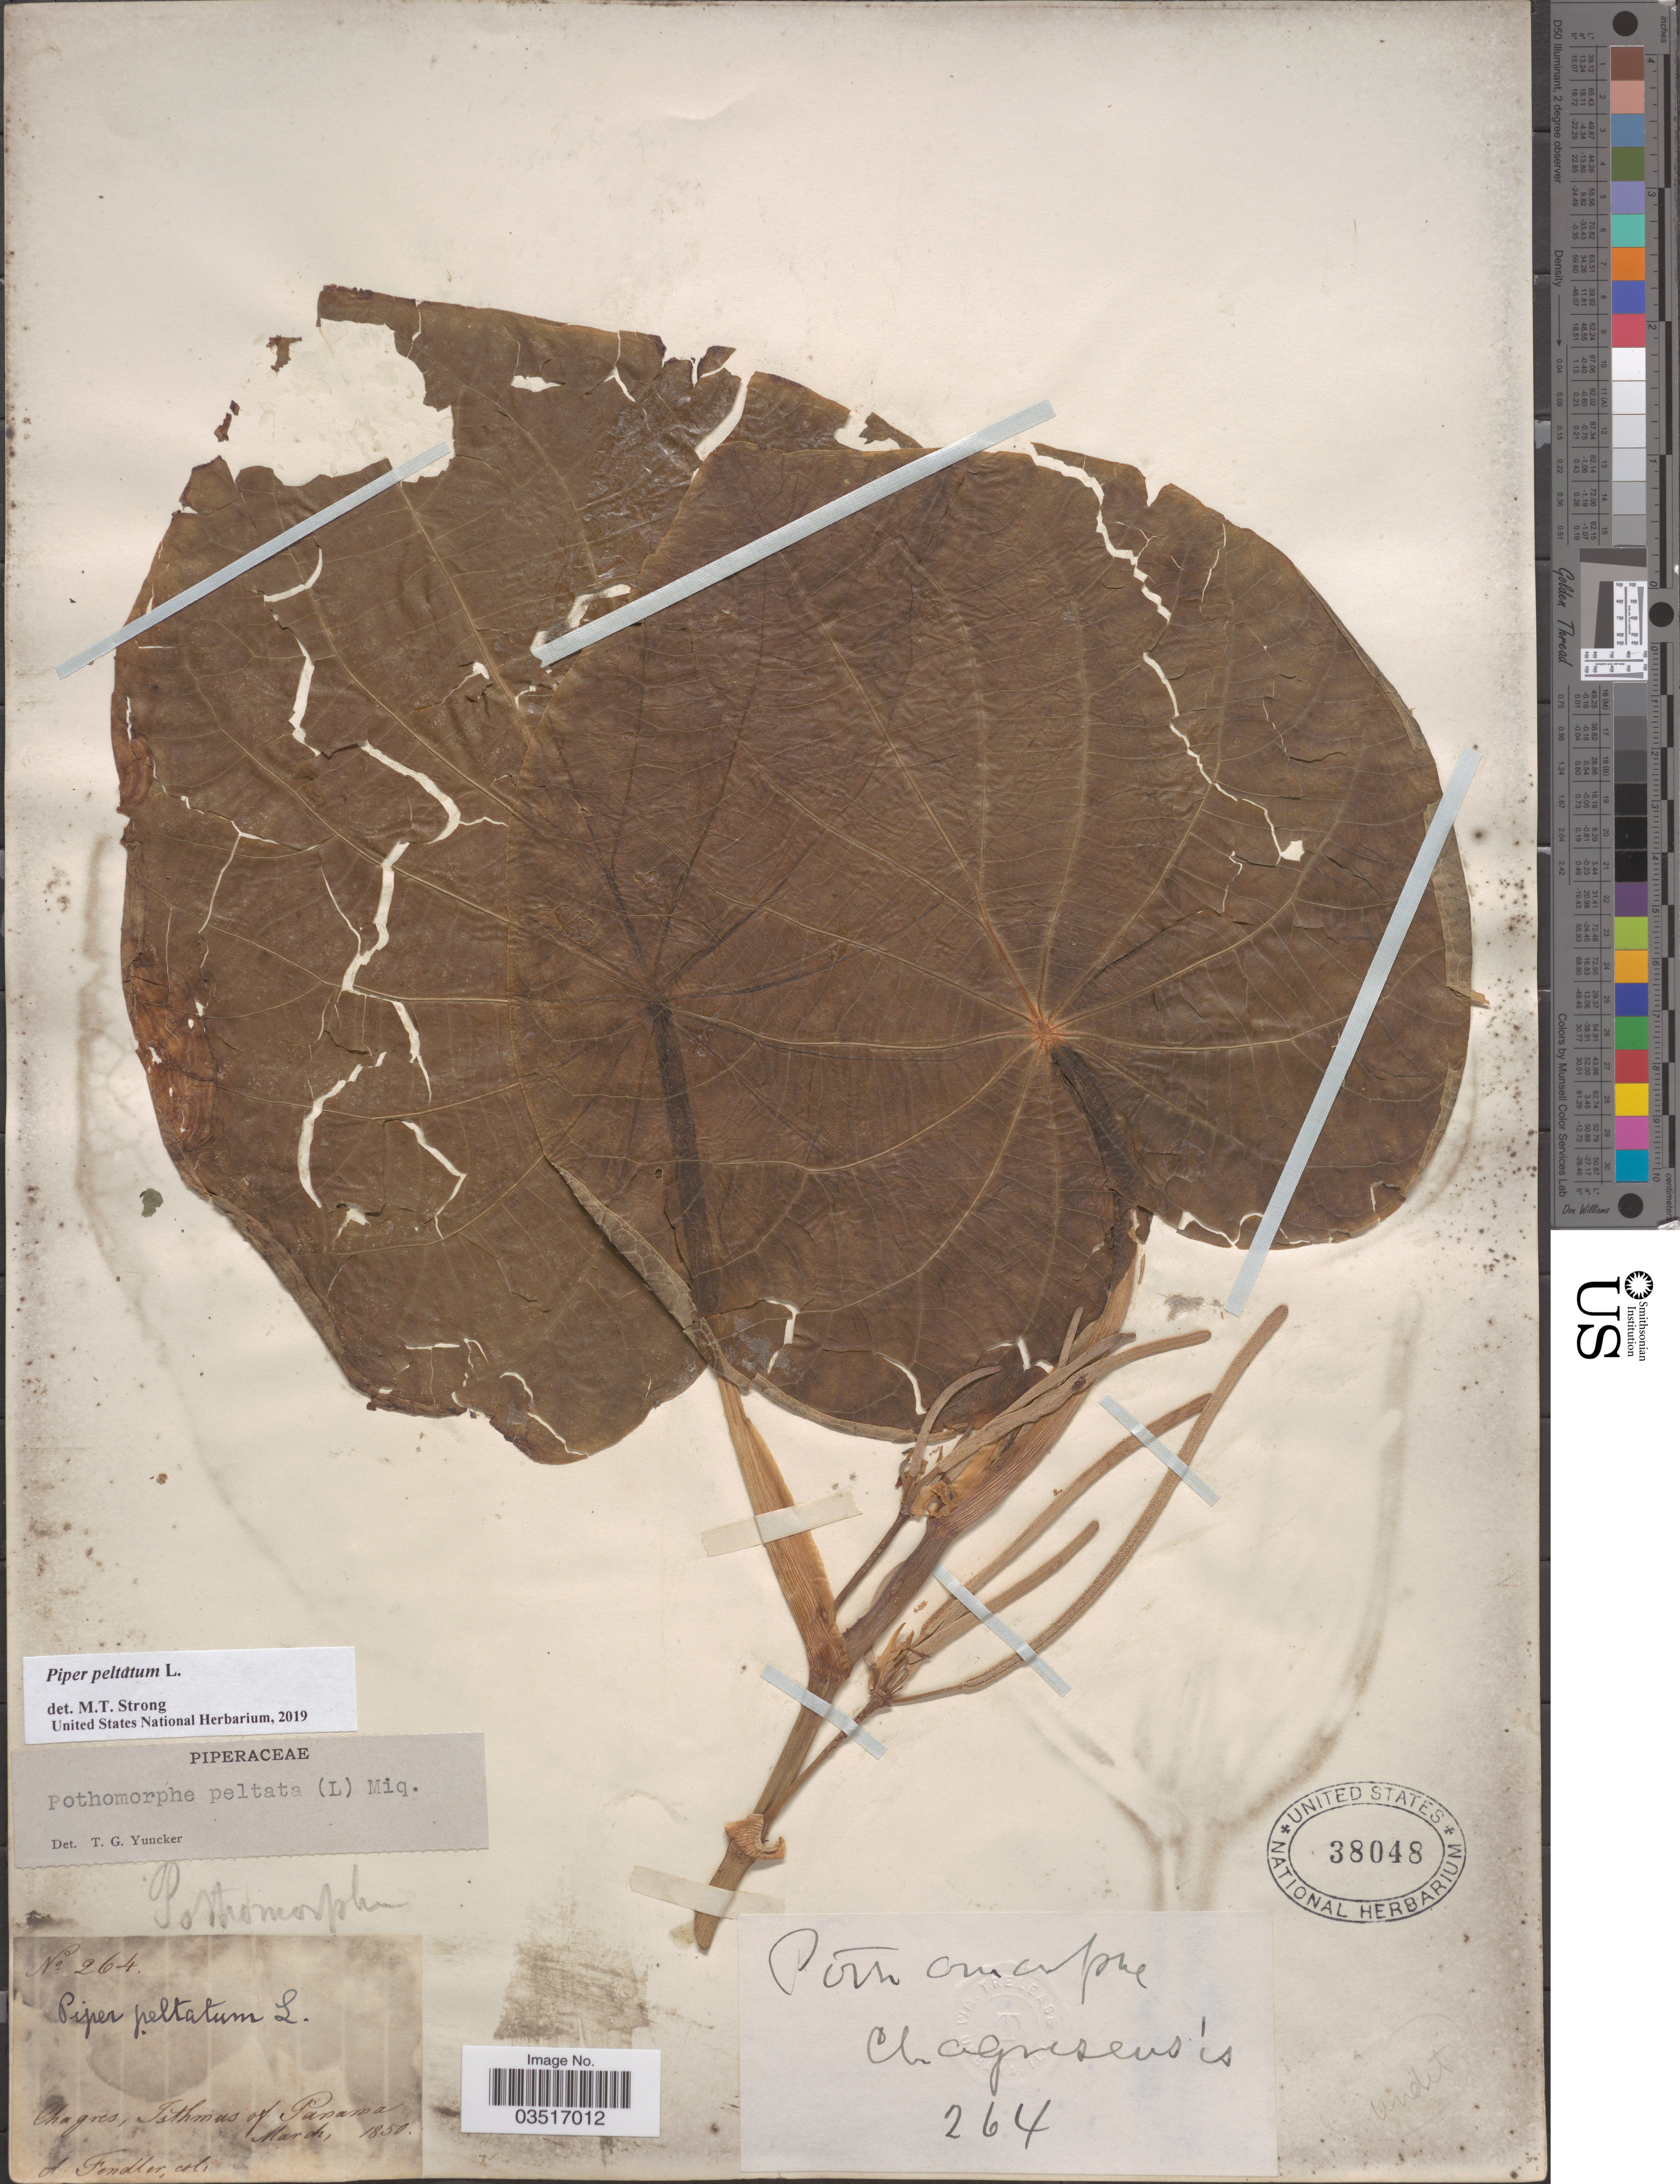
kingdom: Plantae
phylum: Tracheophyta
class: Magnoliopsida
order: Piperales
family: Piperaceae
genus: Piper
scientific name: Piper peltatum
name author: L.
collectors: A. Fendler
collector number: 264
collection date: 1850-03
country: Panama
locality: Chagres, Isthmus of Panama.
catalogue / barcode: US 38048